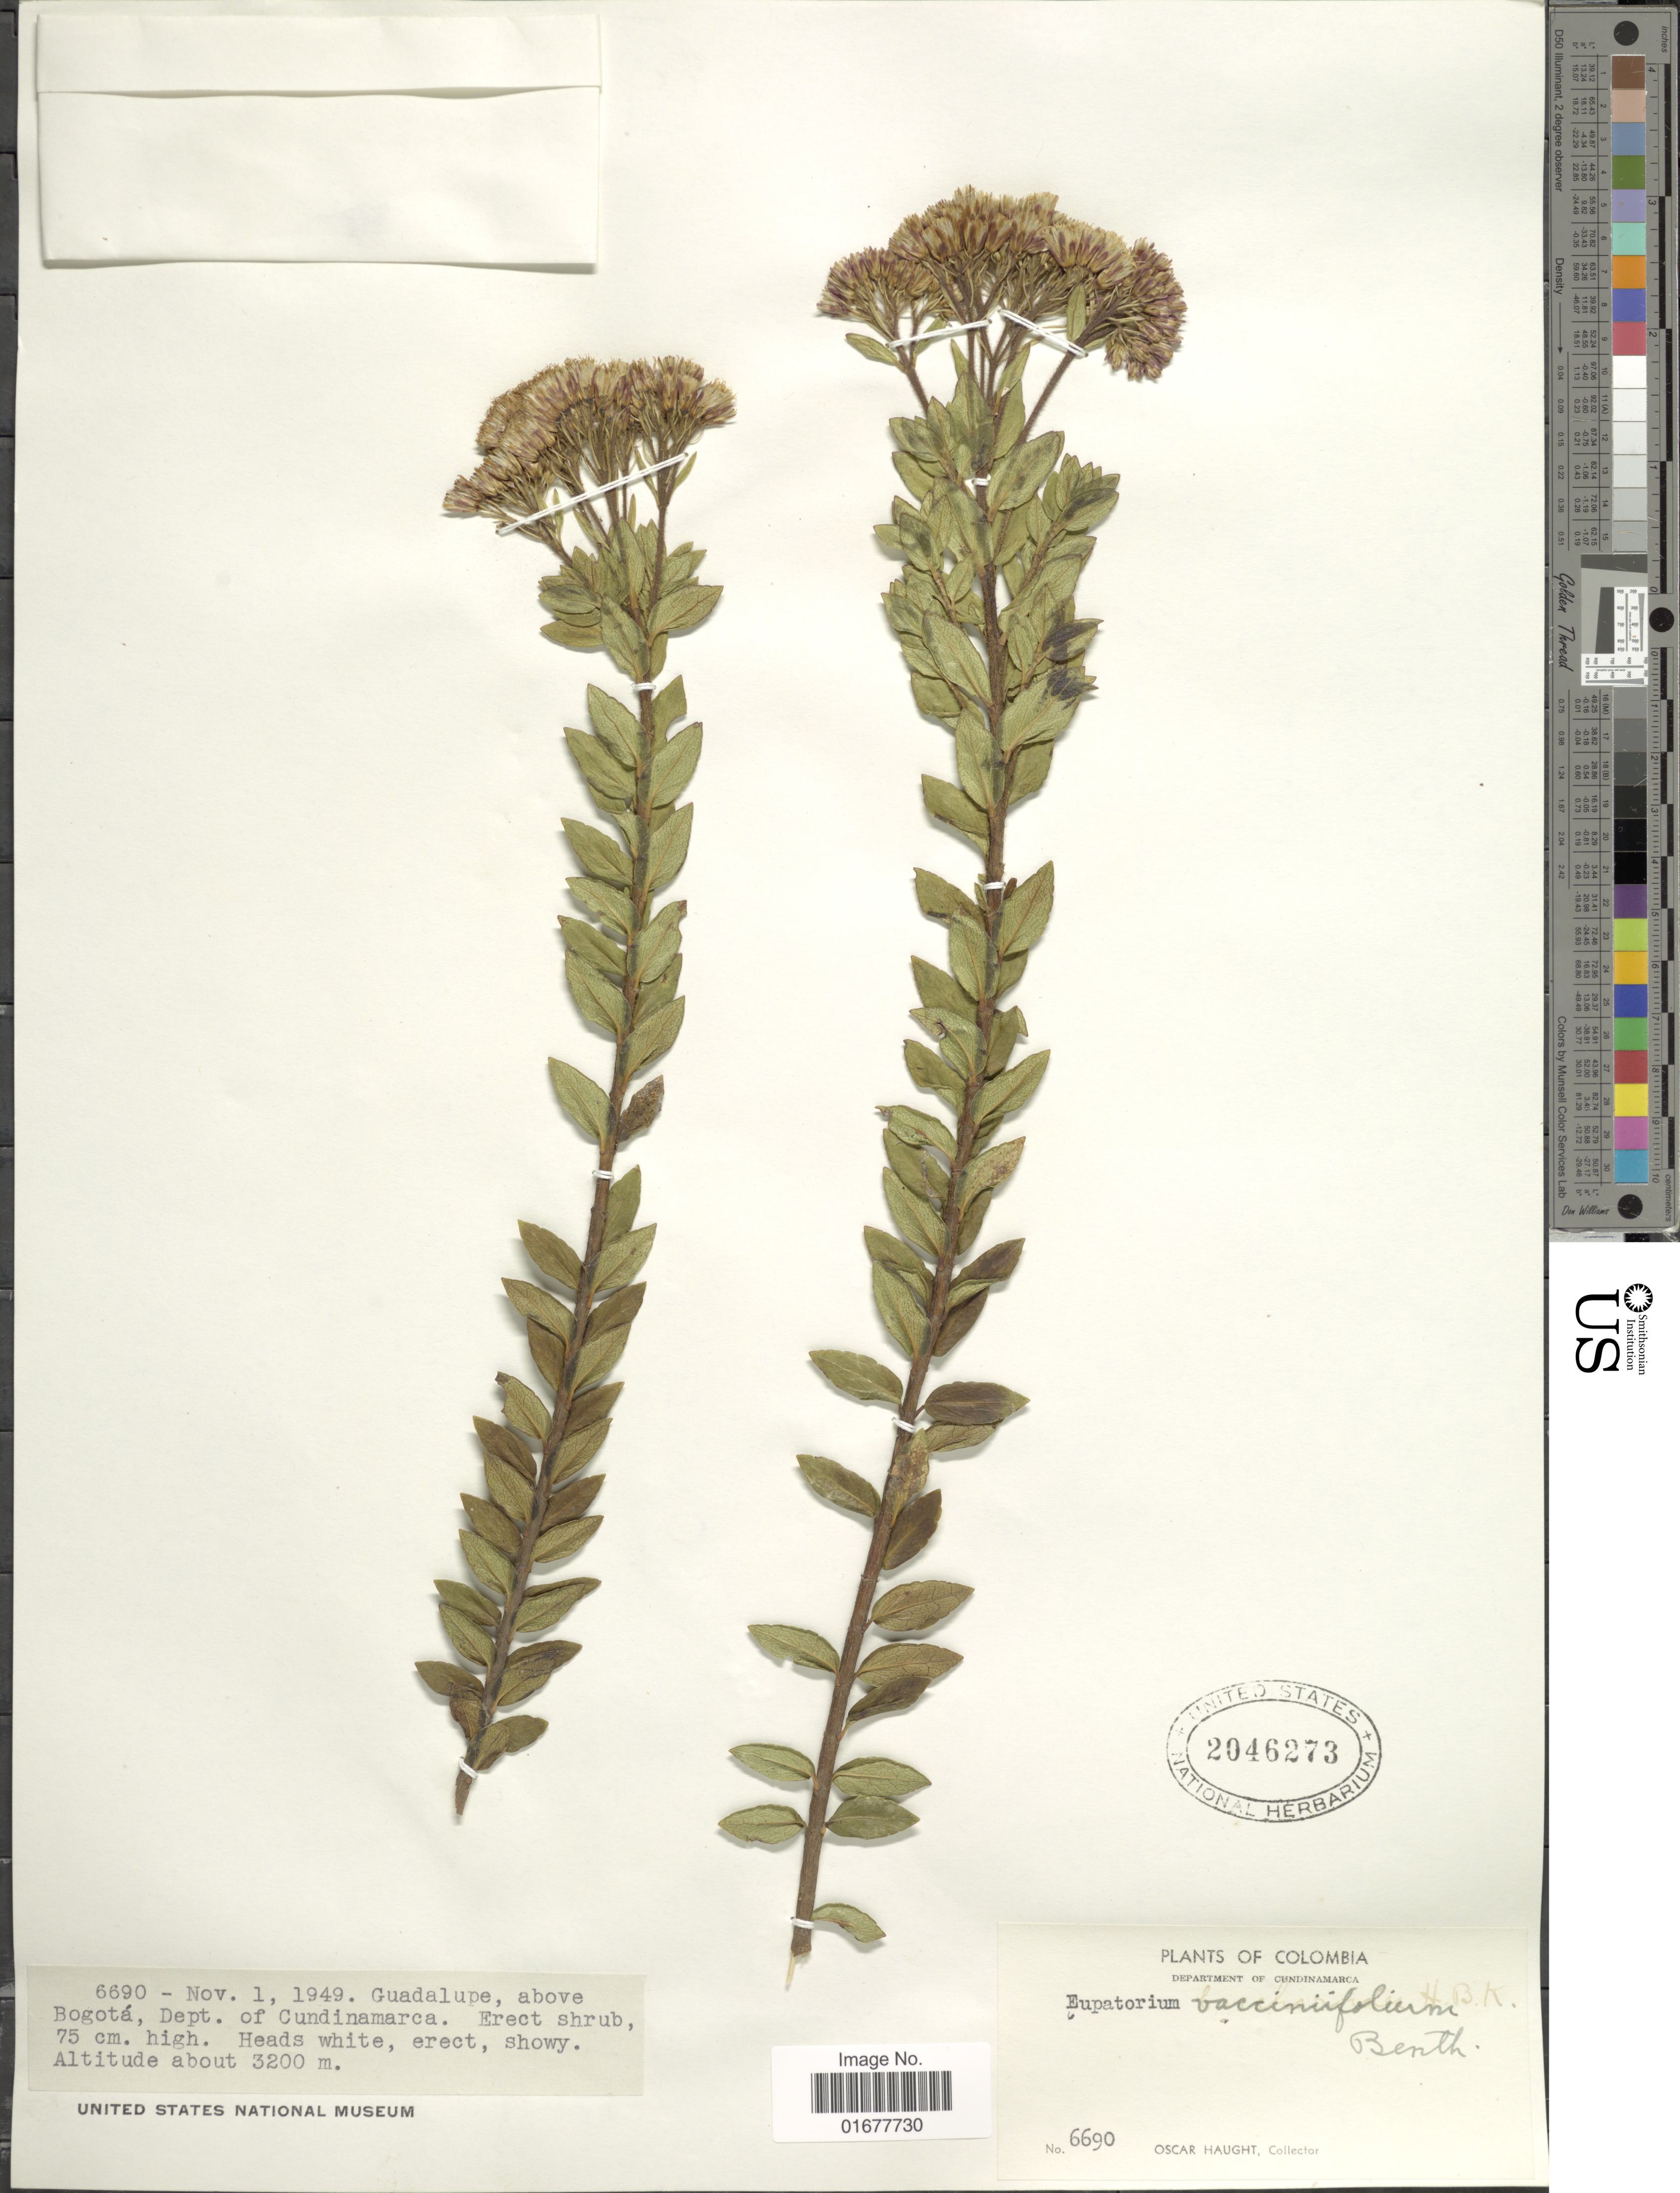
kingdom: Plantae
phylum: Tracheophyta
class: Magnoliopsida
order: Asterales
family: Asteraceae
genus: Ageratina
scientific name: Ageratina vacciniaefolia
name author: (Benth.) R.M. King & H. Rob.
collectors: O. L. Haught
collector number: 6690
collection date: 1949-11-01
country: Colombia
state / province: Cundinamarca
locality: Guadalupe, above Bogota, Dept. of Cundinamarca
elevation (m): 3200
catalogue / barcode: US 2046273